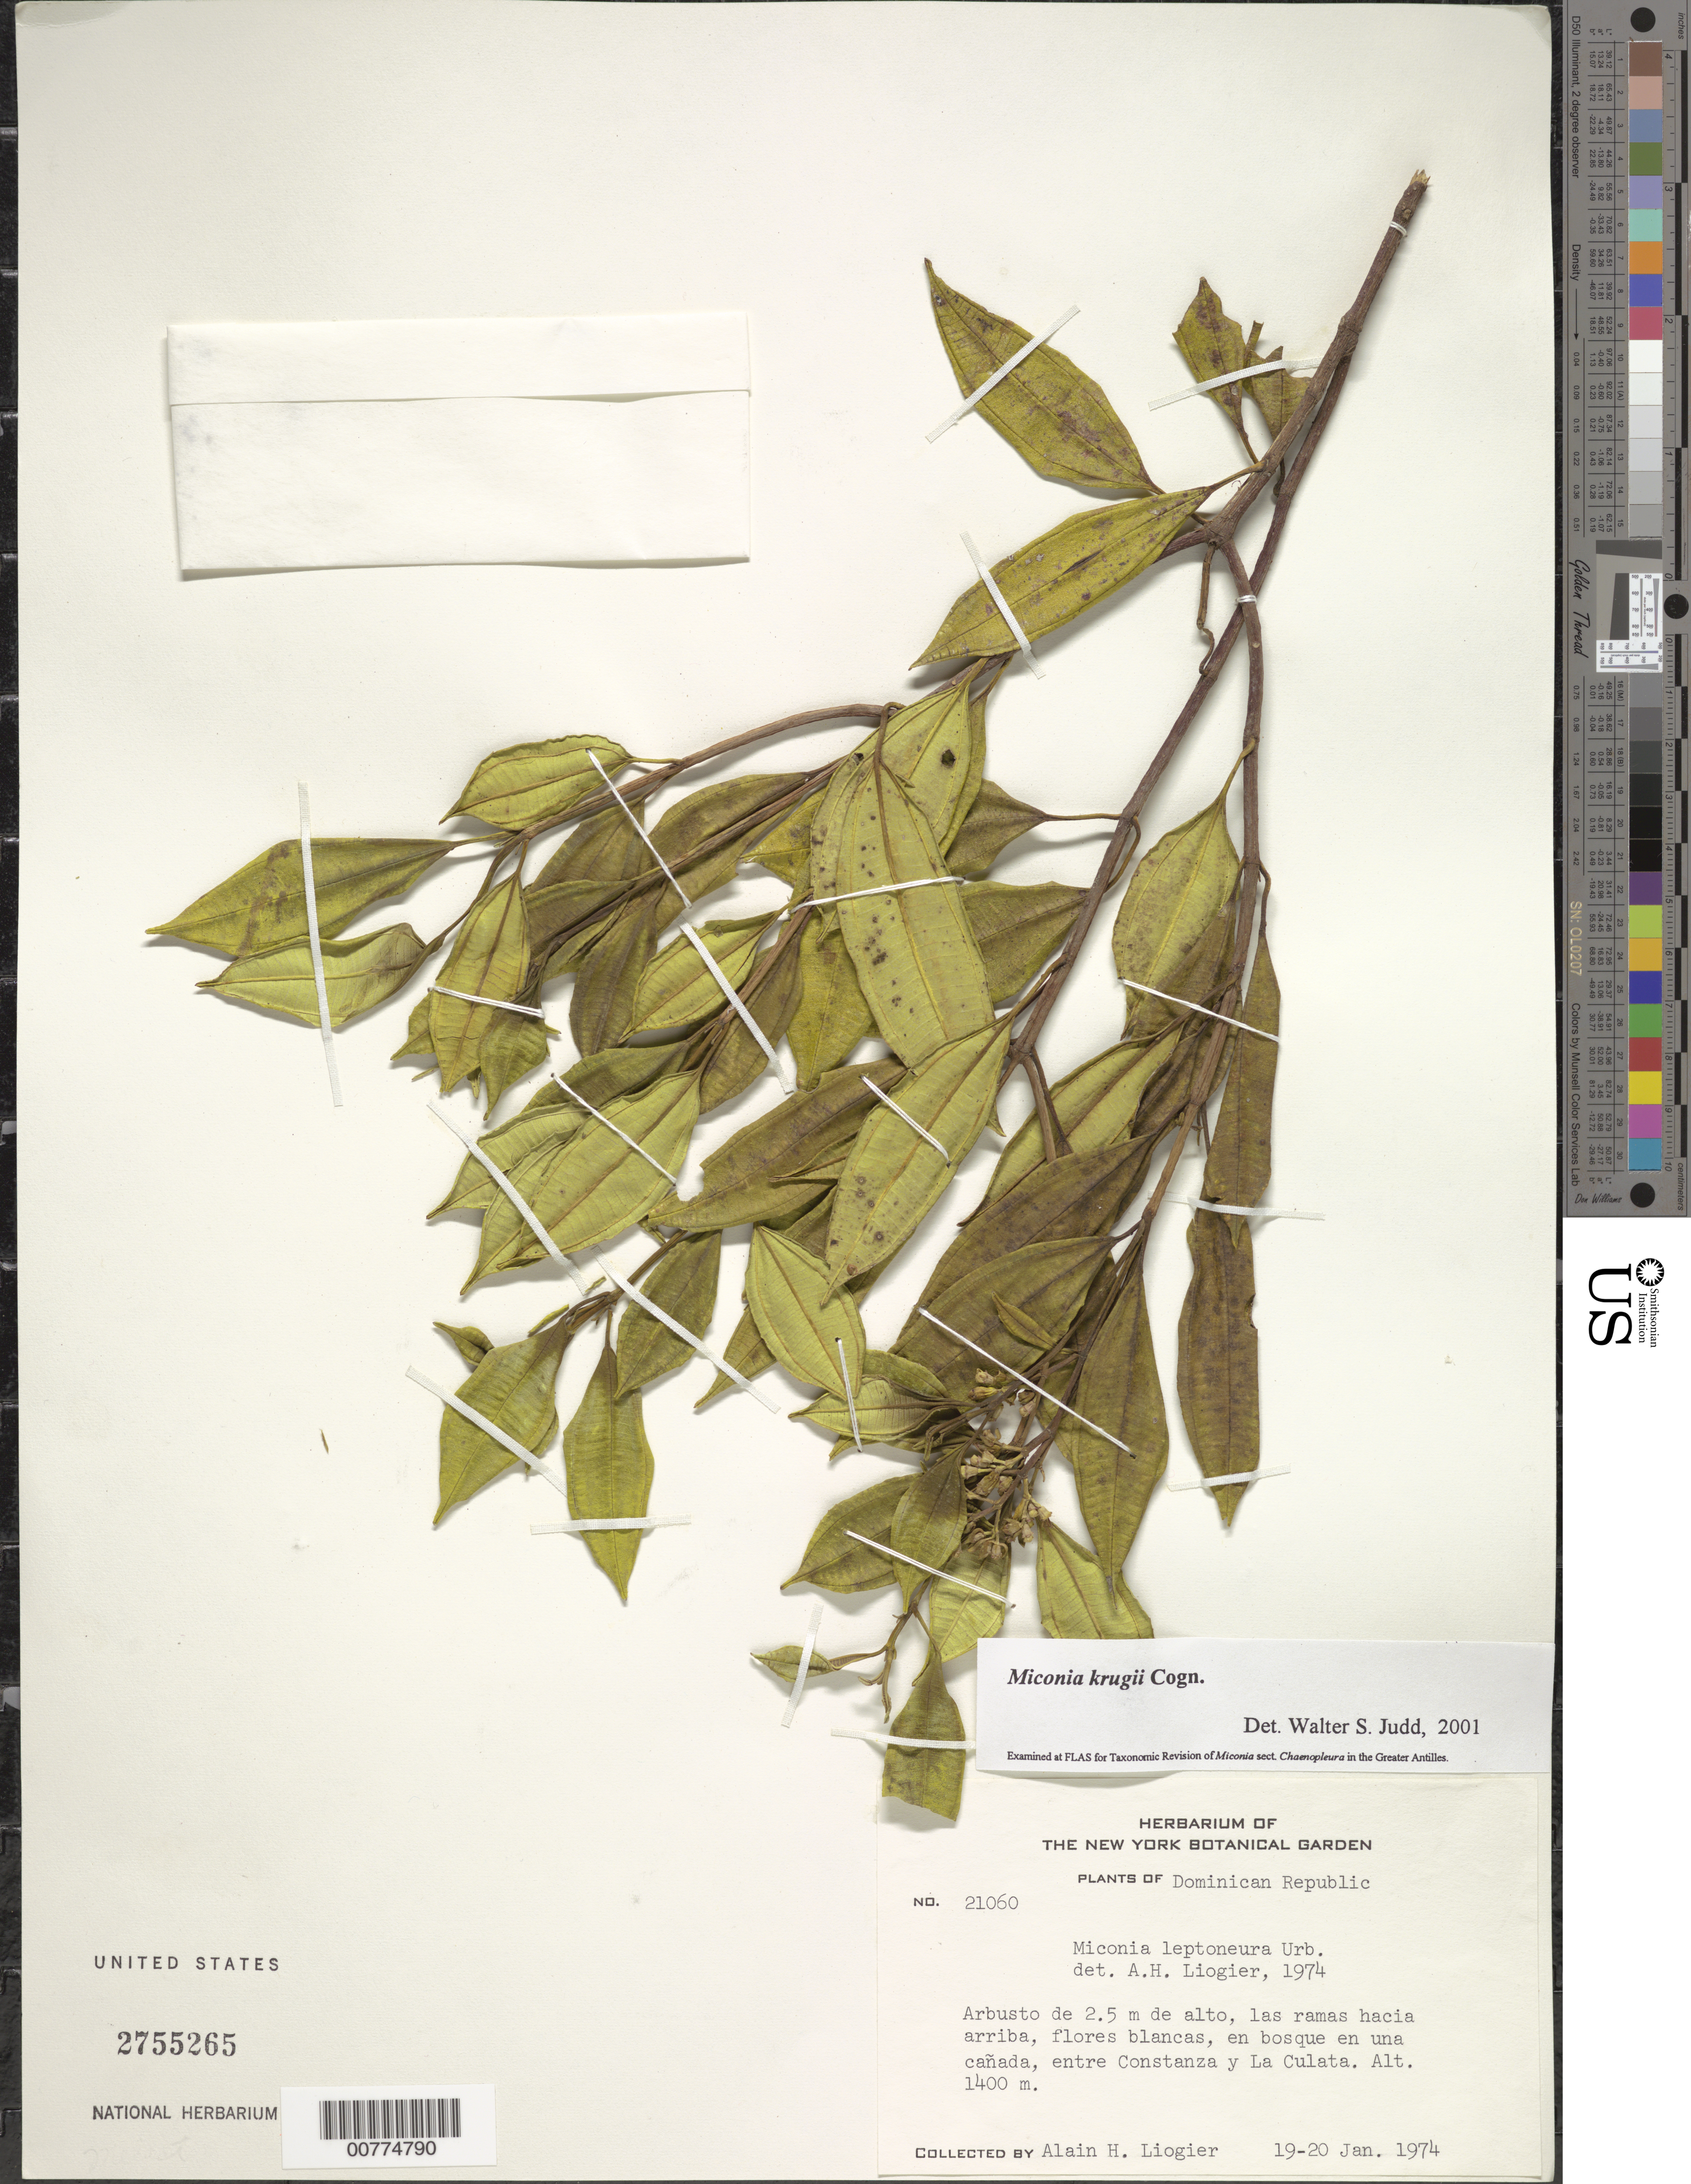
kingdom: Plantae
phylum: Tracheophyta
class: Magnoliopsida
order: Myrtales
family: Melastomataceae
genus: Miconia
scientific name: Miconia krugii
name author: Cogn.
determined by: Judd, Walter S.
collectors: A. H. Liogier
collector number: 21060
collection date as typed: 19 Jan 1974 to 20 Jan 1974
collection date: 1974-01-19/1974-01-20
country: Dominican Republic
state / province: La Vega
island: Hispaniola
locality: Between Constanza and La Culata.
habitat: In forest, in a glen.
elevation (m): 1400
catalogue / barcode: US 2755265